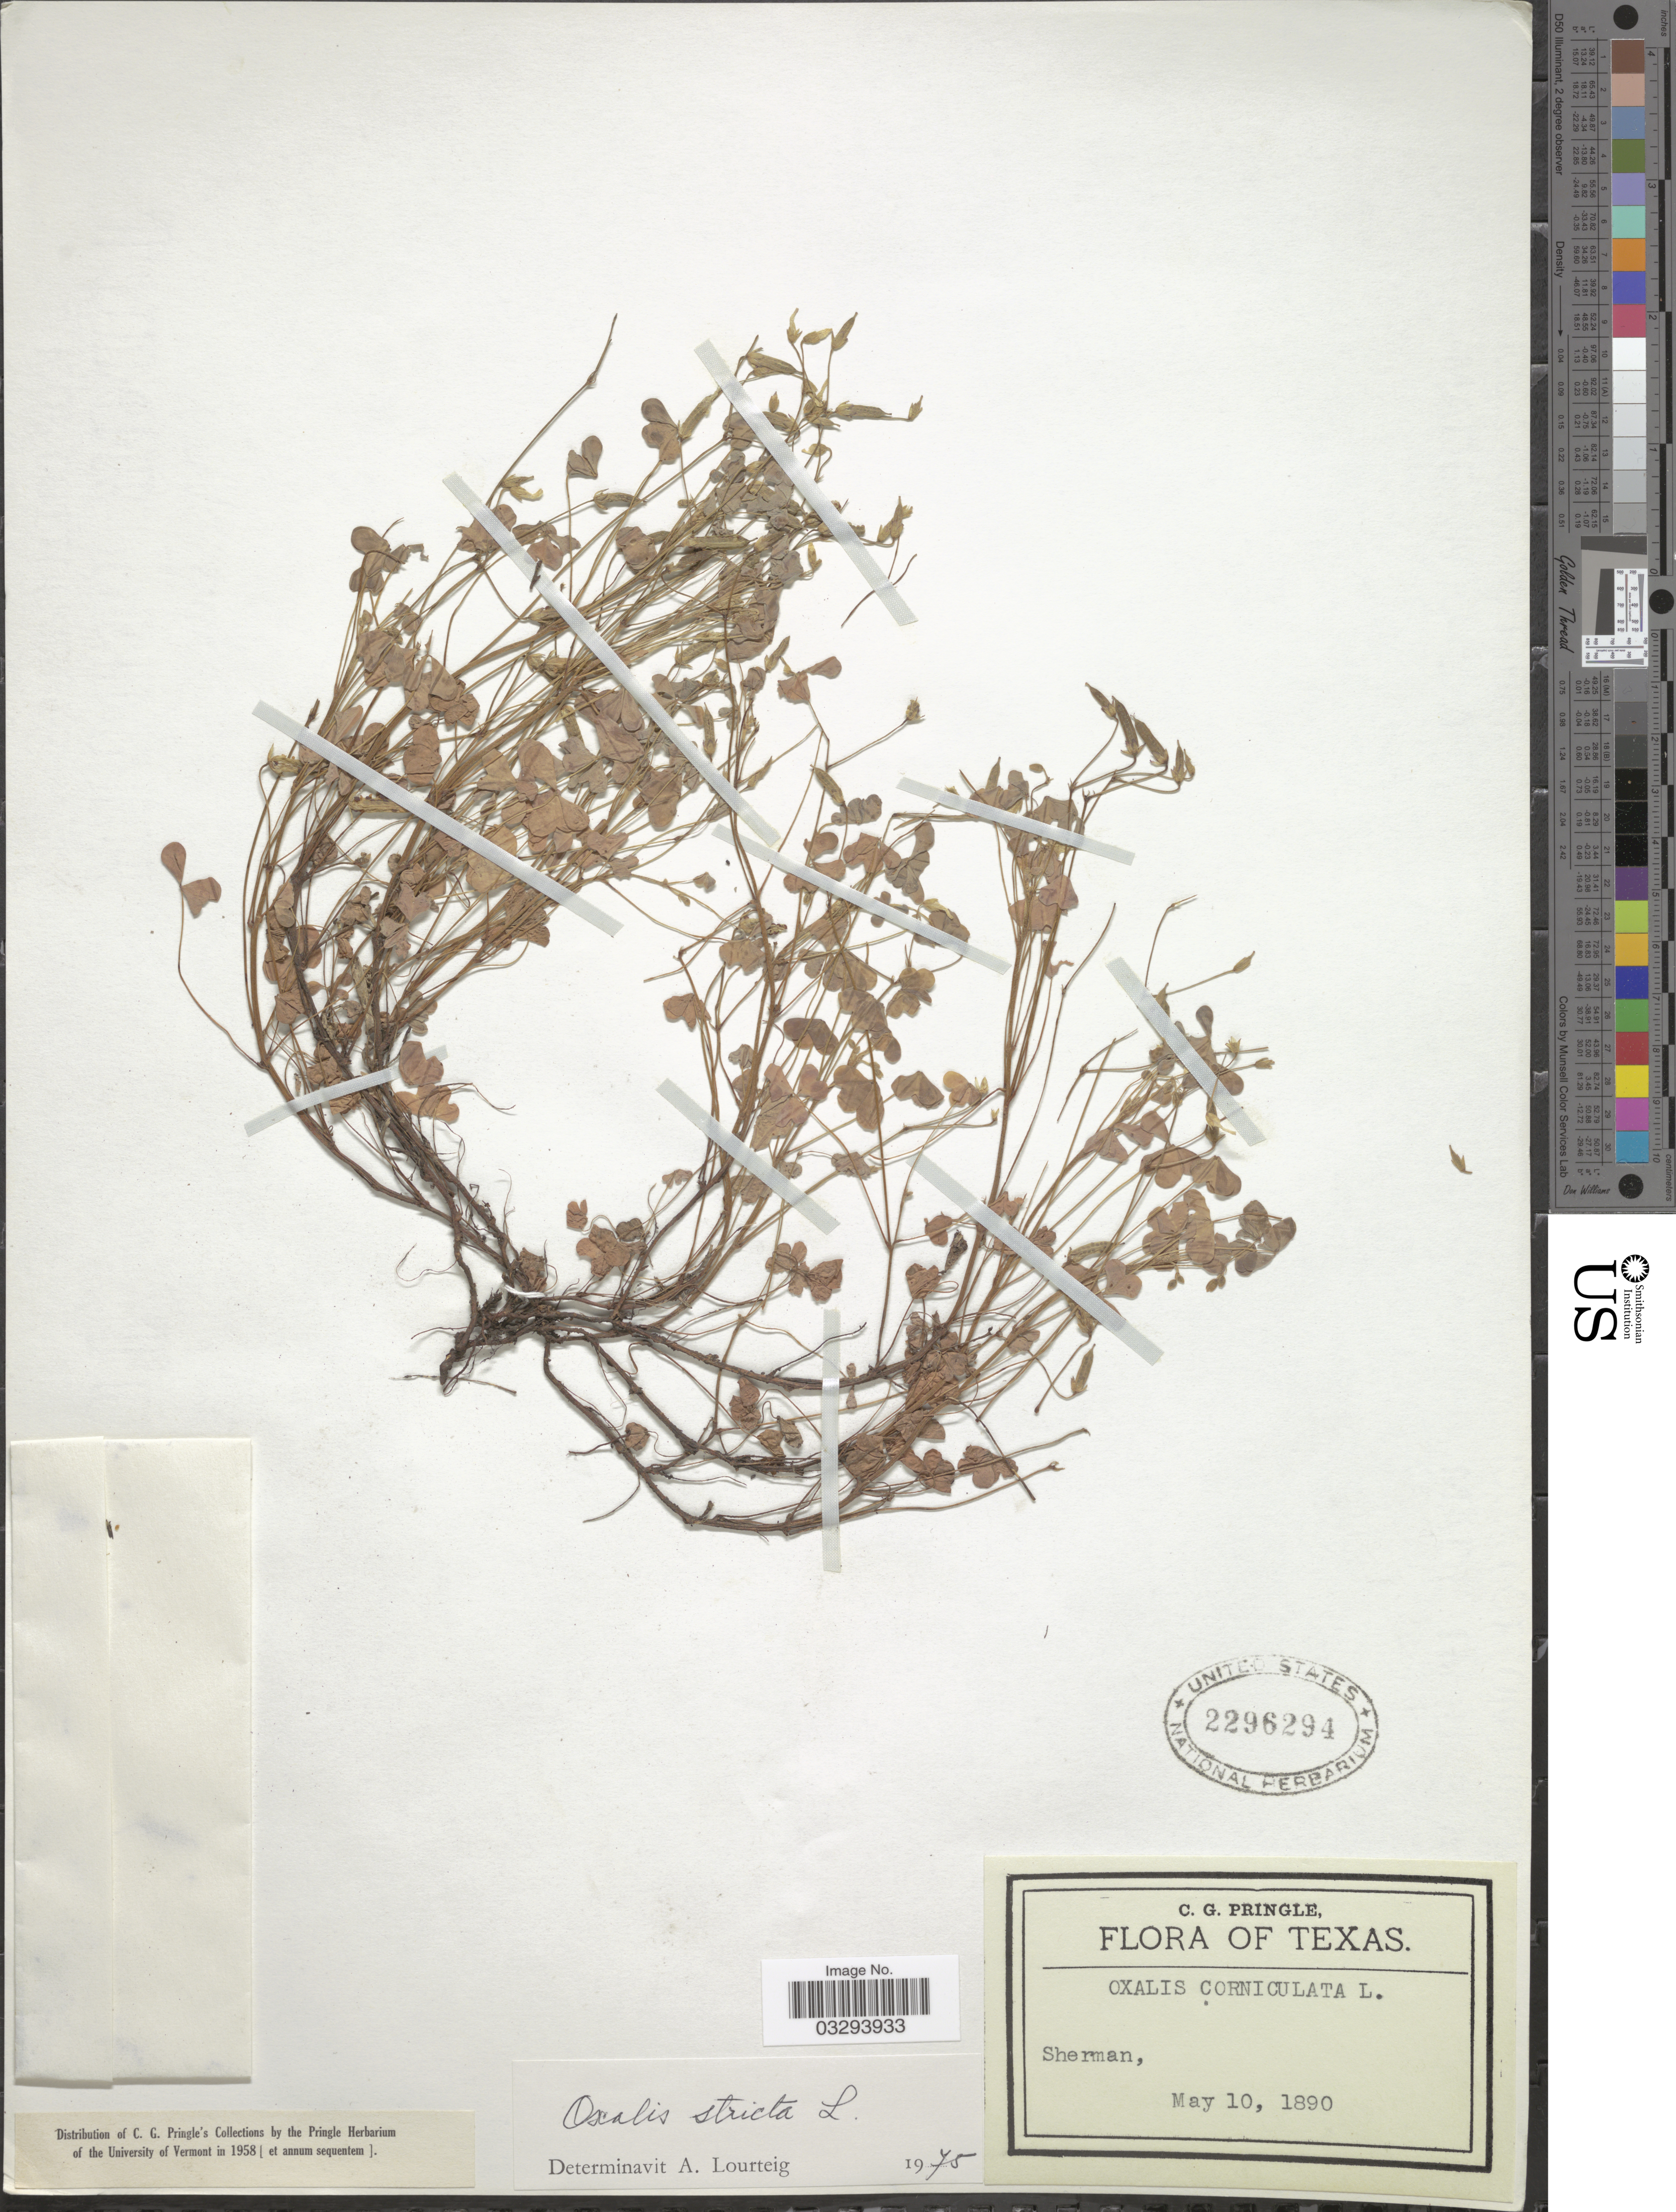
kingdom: Plantae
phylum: Tracheophyta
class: Magnoliopsida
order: Oxalidales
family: Oxalidaceae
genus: Oxalis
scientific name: Oxalis stricta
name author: L.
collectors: C. G. Pringle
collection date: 1890-05-10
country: United States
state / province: Texas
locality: Sherman.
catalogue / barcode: US 2296294